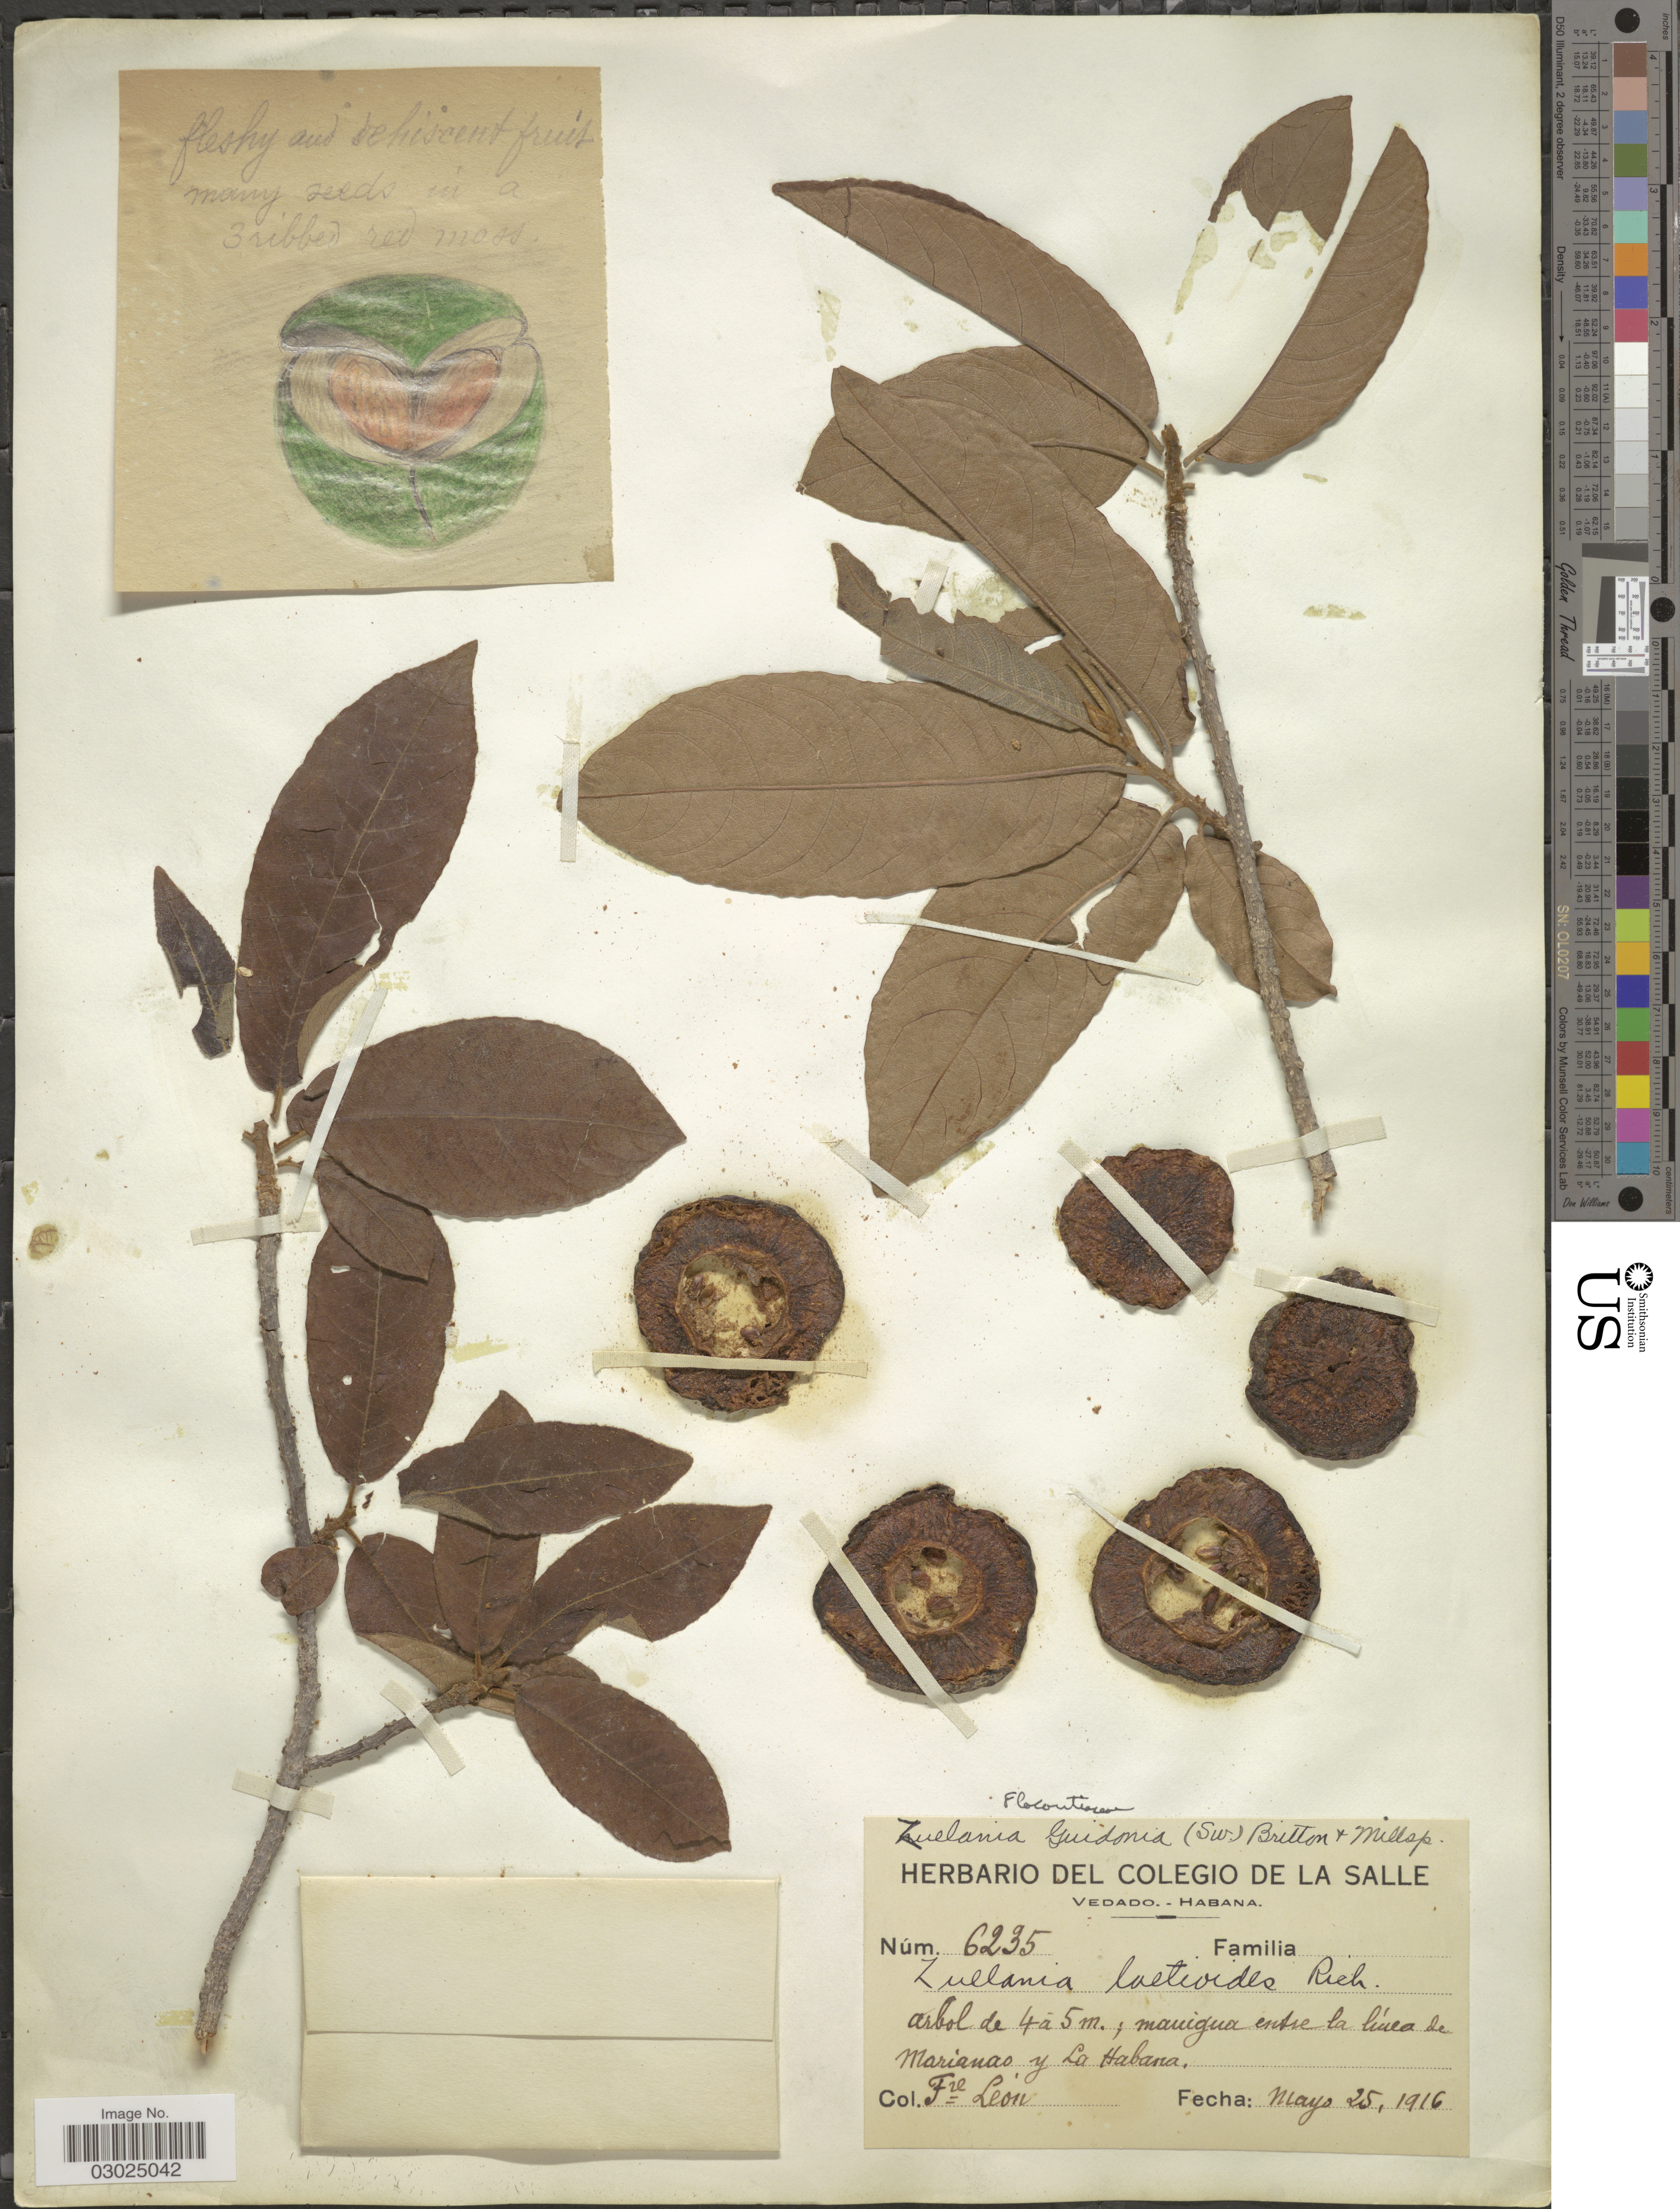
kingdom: Plantae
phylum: Tracheophyta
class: Magnoliopsida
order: Malpighiales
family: Salicaceae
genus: Casearia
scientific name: Casearia laetioides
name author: (A. Rich.) Warb.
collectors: Bro. León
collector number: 6235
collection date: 1916-05-25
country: Cuba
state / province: La Habana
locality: Manigua entre la línea de Marianao y La Habana.